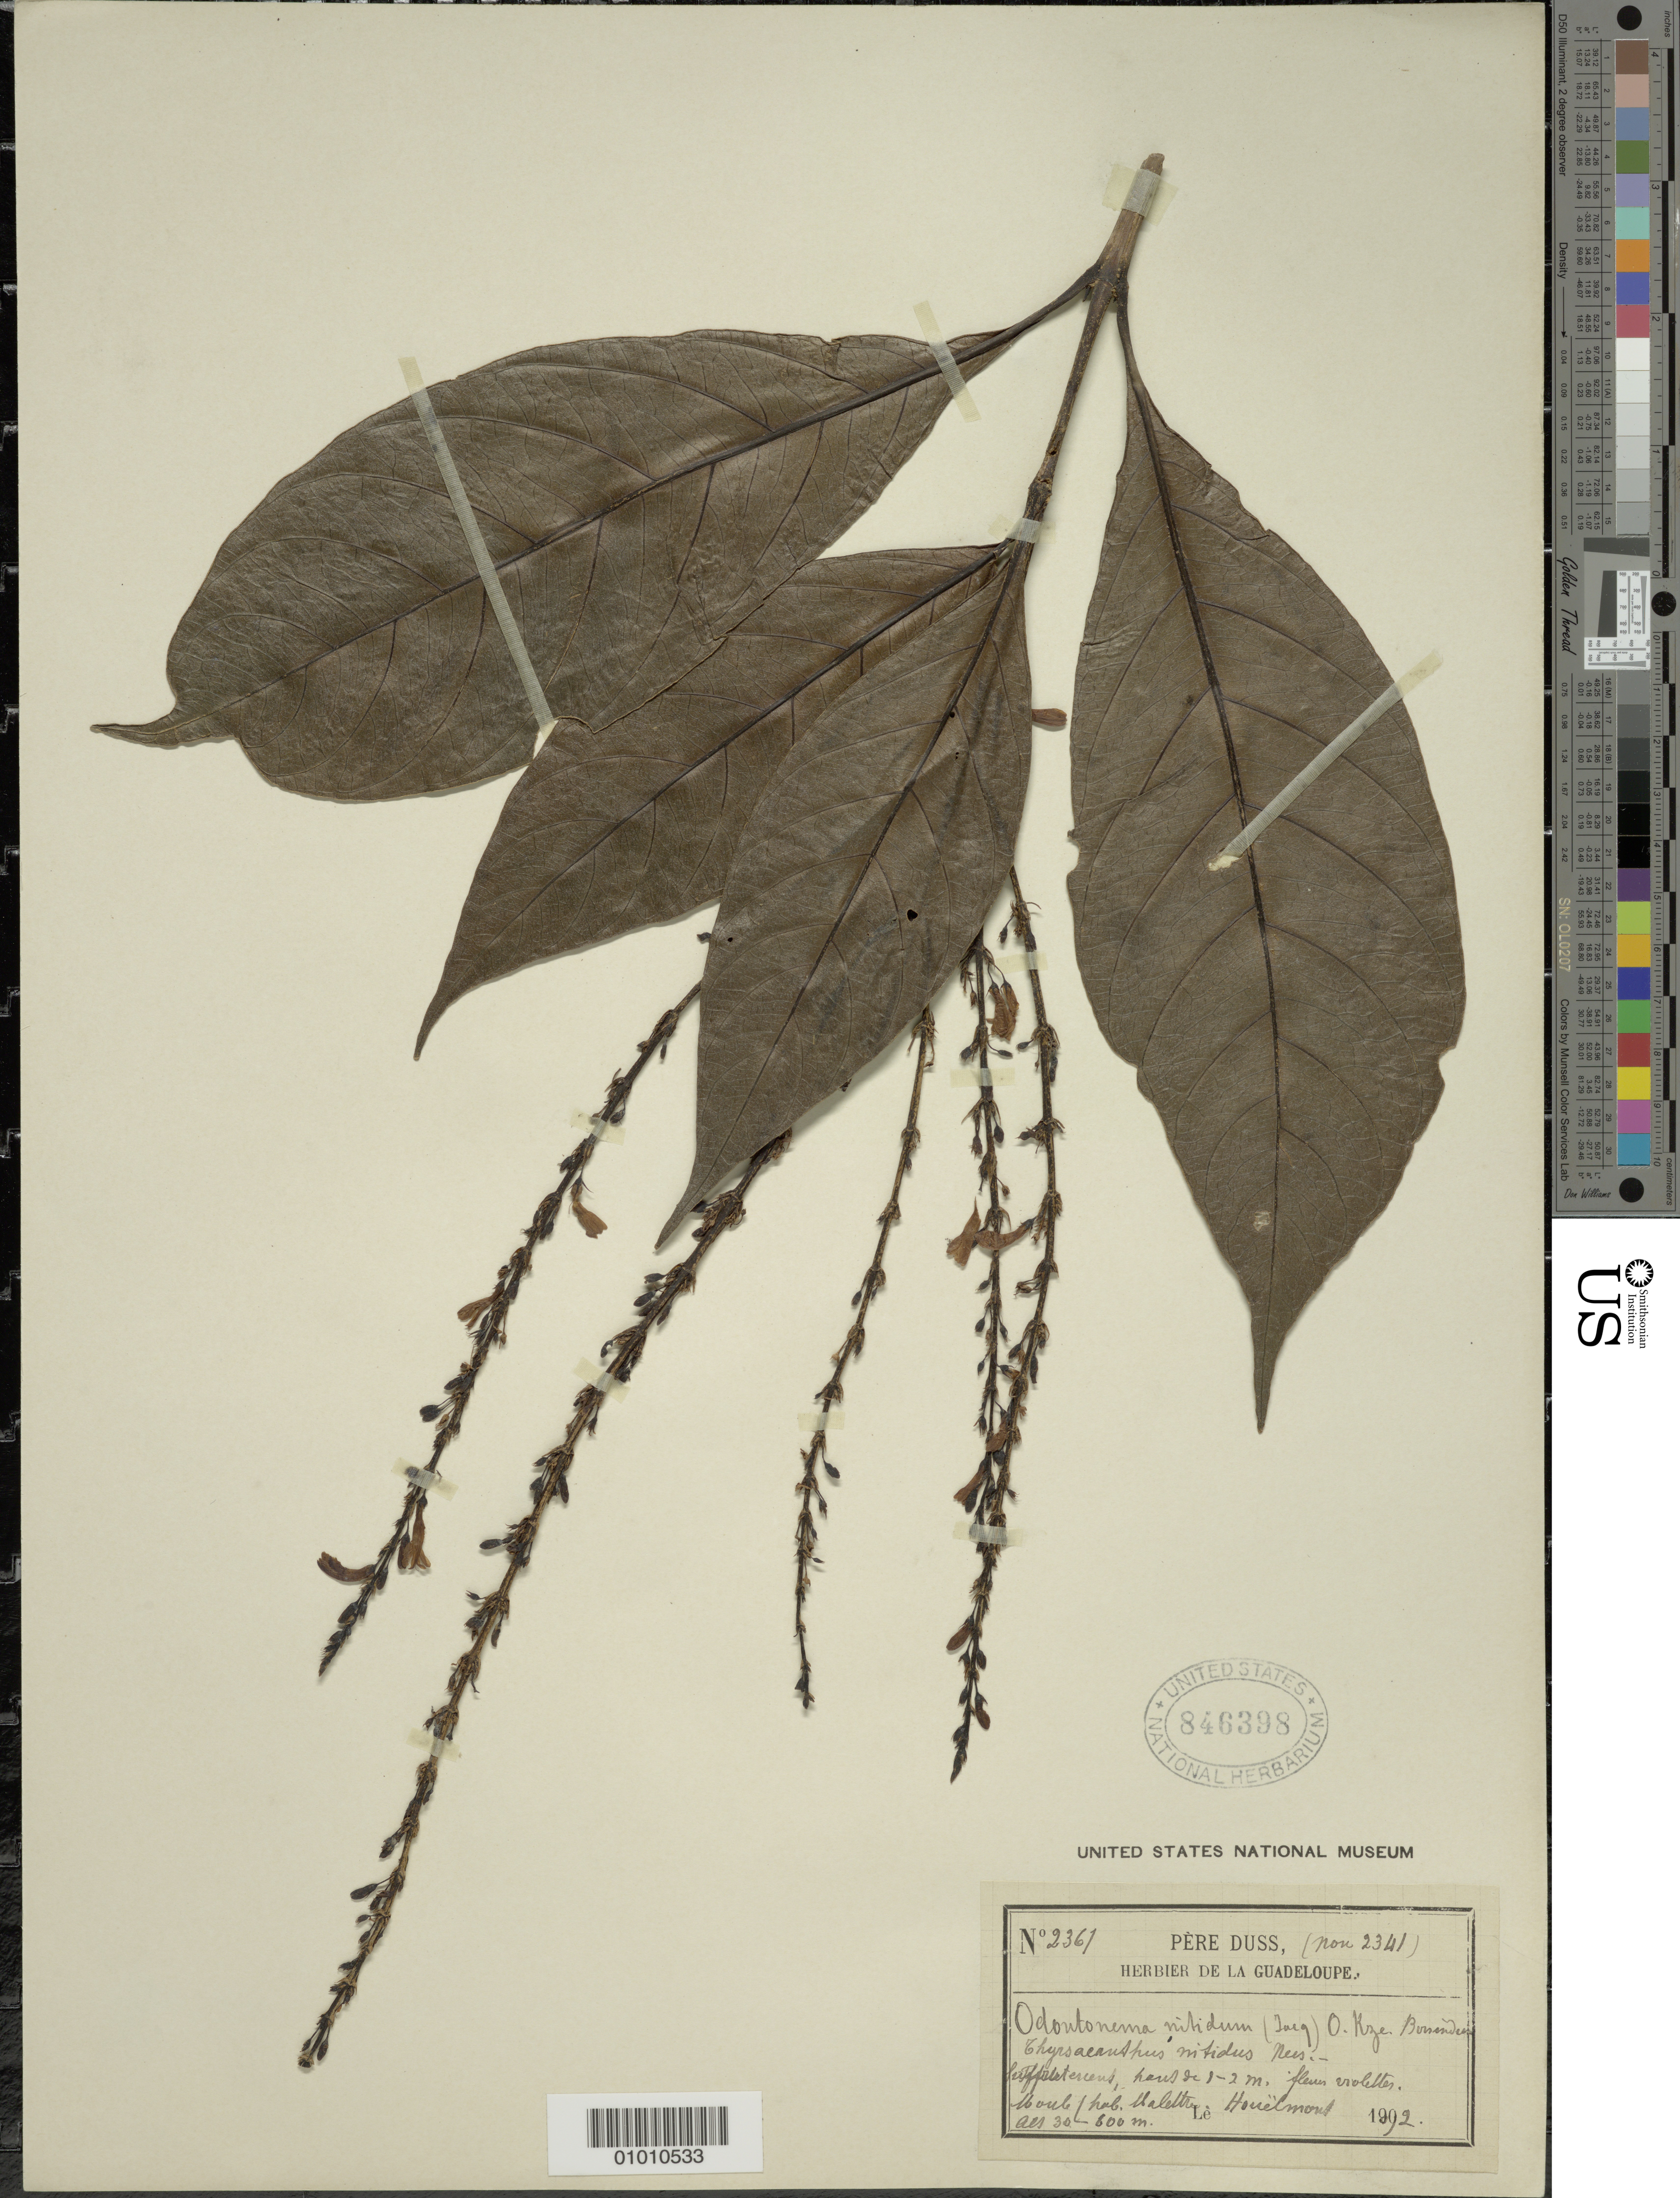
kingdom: Plantae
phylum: Tracheophyta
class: Magnoliopsida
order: Lamiales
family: Acanthaceae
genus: Odontonema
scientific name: Odontonema nitidum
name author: (Jacq.) Kuntze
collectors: Père Duss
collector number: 2361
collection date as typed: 1902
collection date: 1902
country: Guadeloupe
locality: Honëlmont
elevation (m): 30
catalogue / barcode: US 846398